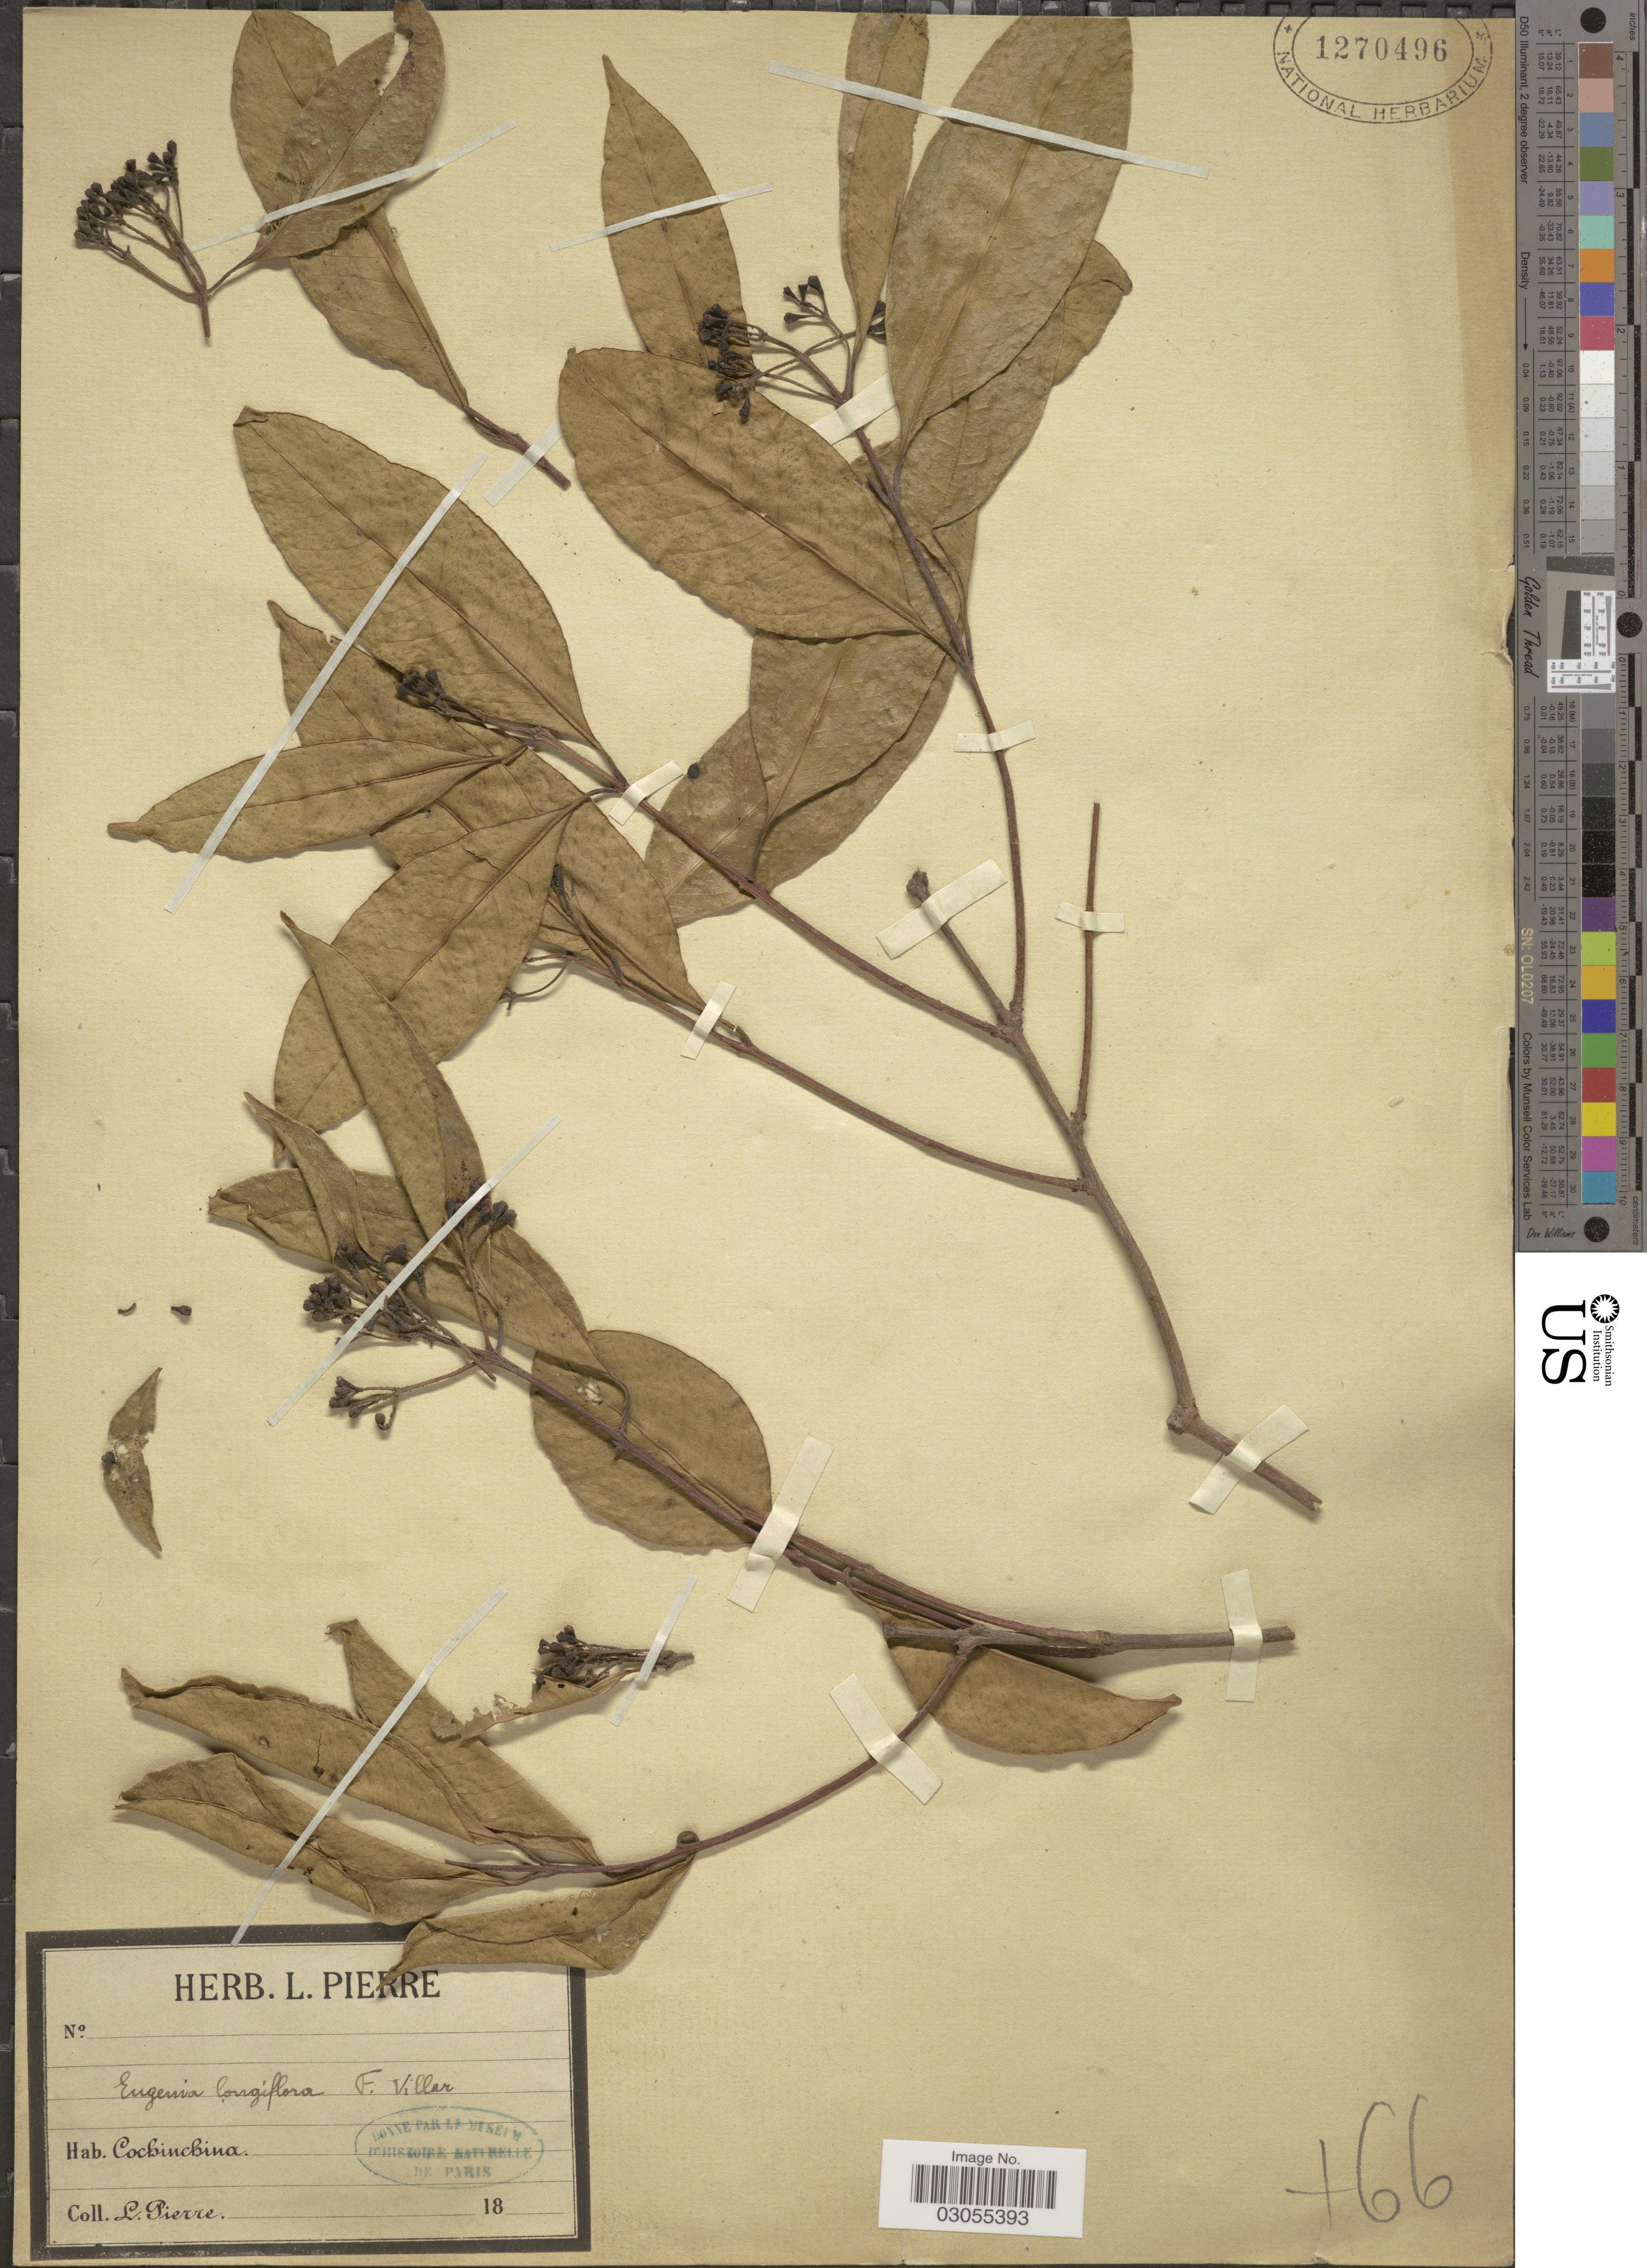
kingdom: Plantae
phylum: Tracheophyta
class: Magnoliopsida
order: Myrtales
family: Myrtaceae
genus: Syzygium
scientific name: Syzygium cerasiforme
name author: (Blume) Merr. & L.M. Perry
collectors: L. Pierre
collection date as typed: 18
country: Vietnam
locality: Cochinchina.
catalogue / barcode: US 1270496